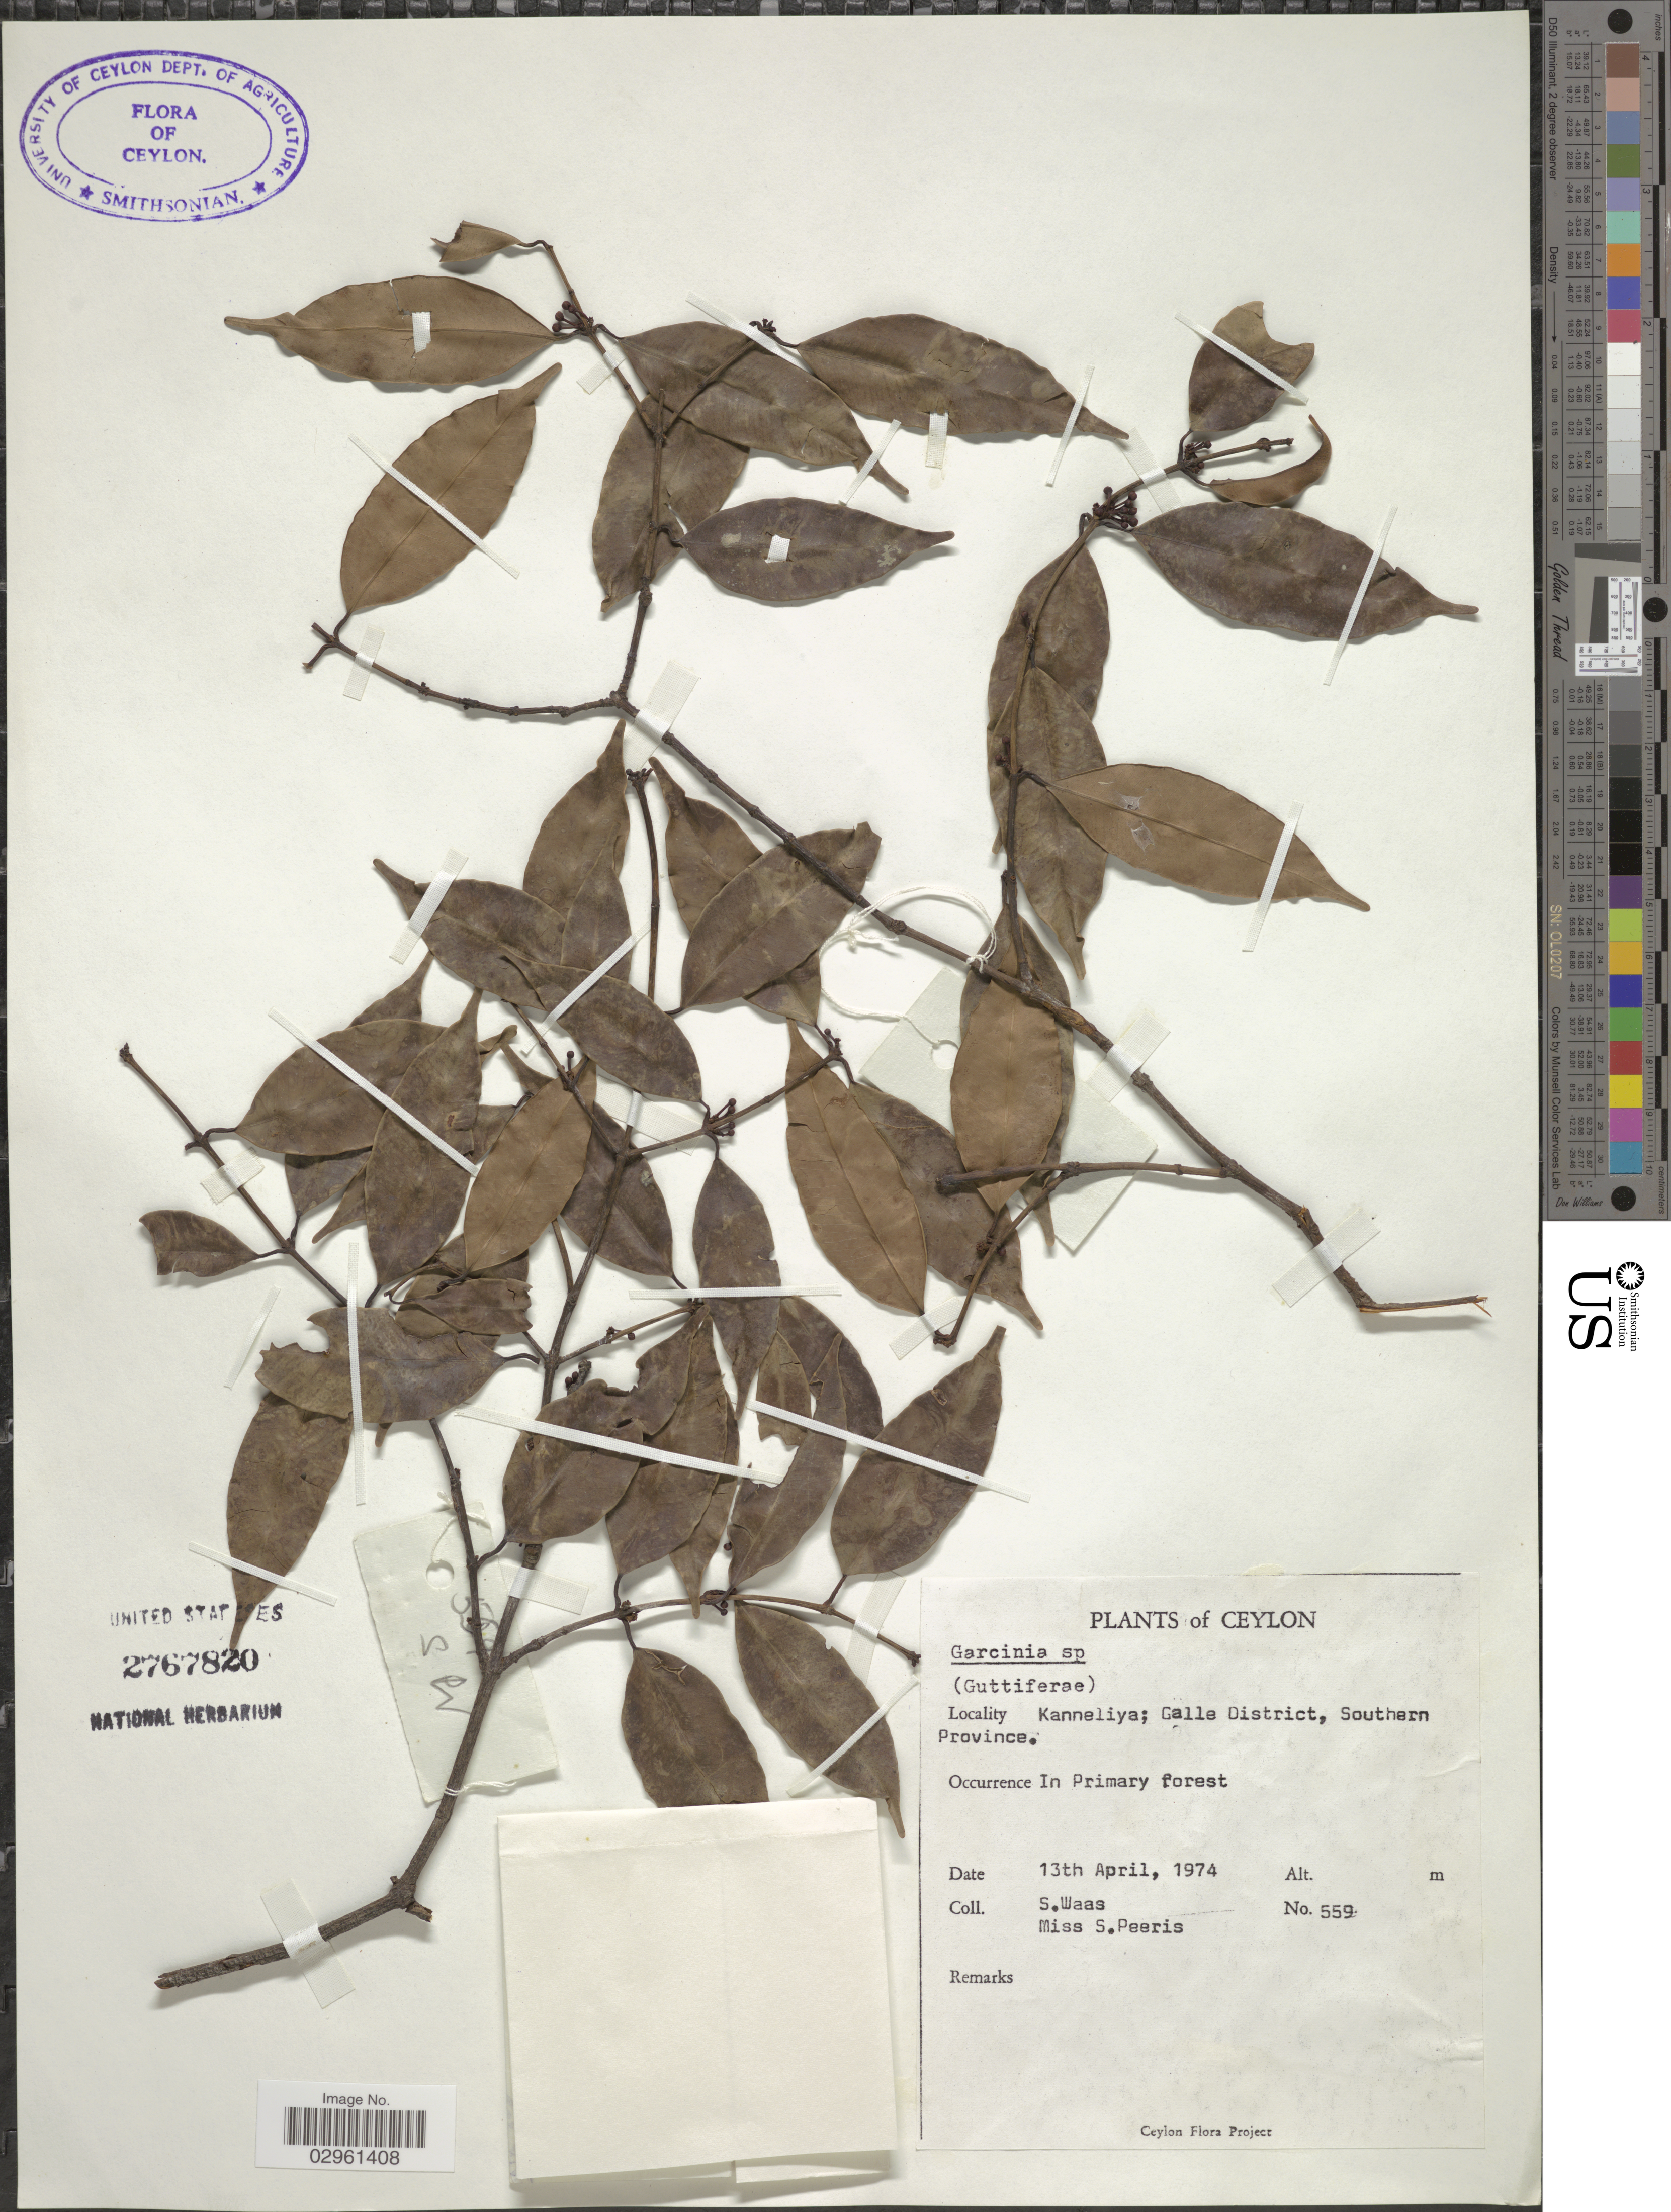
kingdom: Plantae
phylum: Tracheophyta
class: Magnoliopsida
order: Malpighiales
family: Clusiaceae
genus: Garcinia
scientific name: Garcinia sp.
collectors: S. Waas & S. Peeris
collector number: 559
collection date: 1974-04-13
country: Sri Lanka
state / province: Southern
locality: Ceylon. Kanneliya; Galle District.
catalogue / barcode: US 2767820